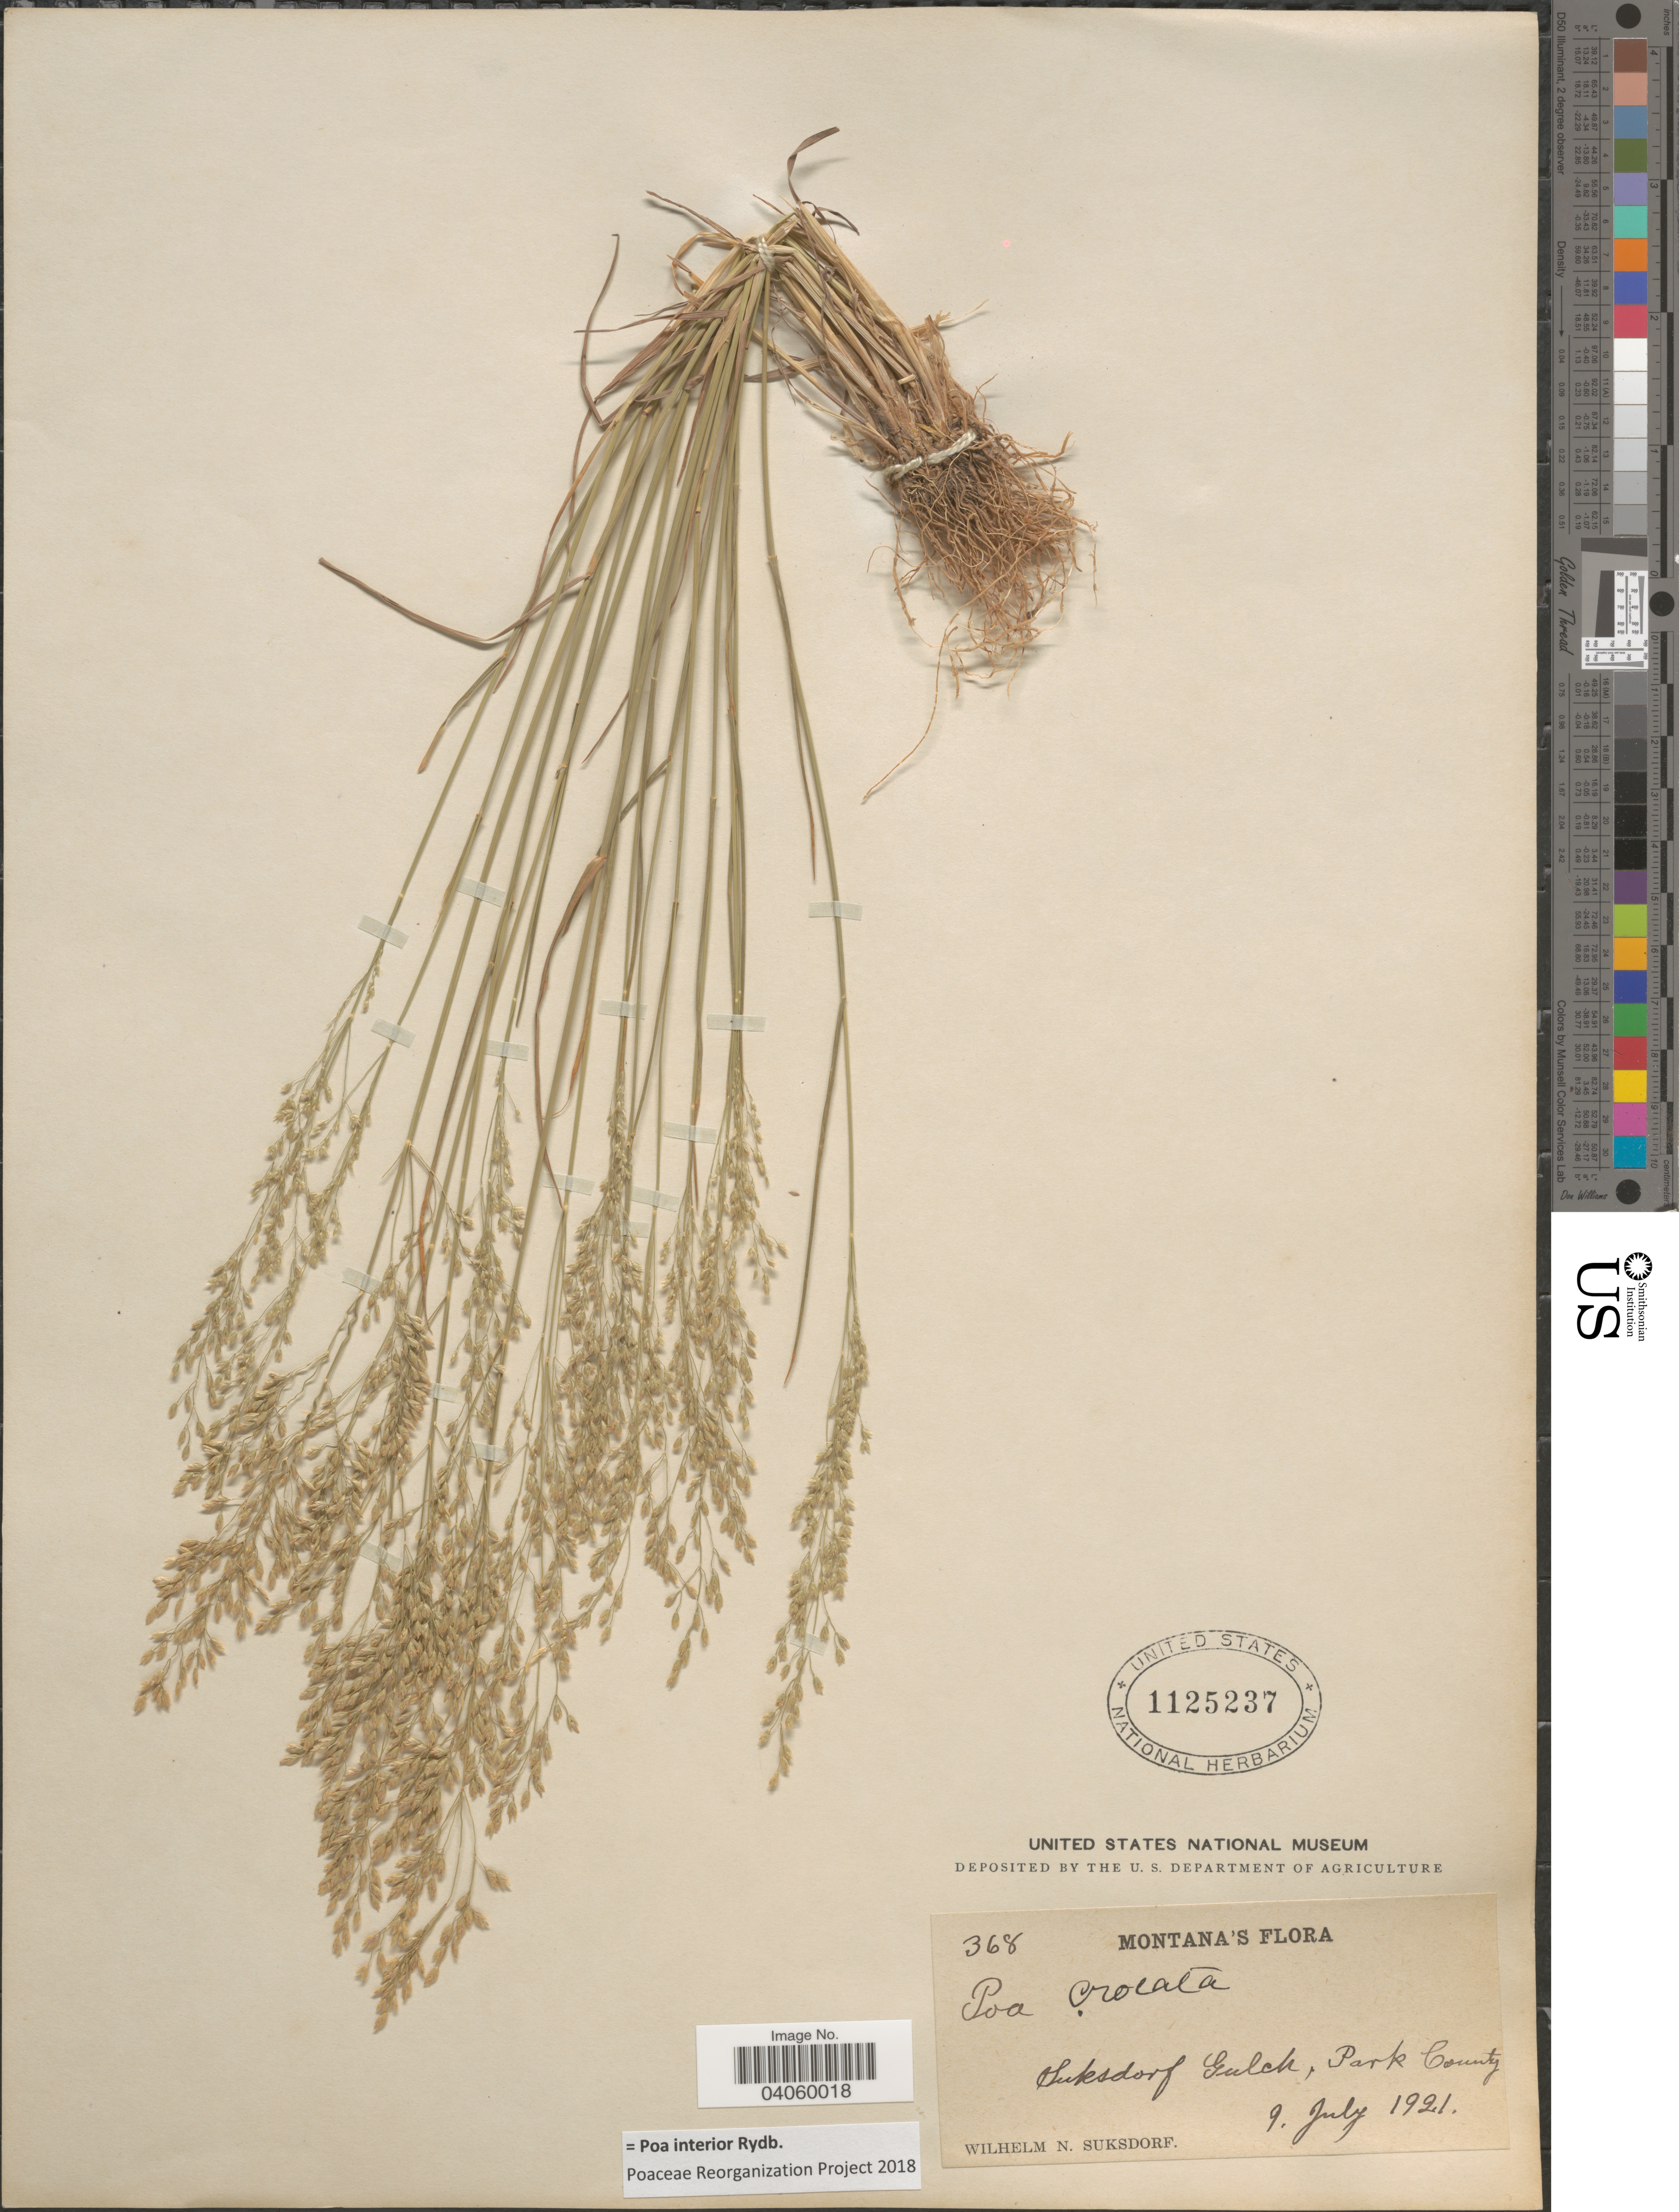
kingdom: Plantae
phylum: Tracheophyta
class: Liliopsida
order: Poales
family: Poaceae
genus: Poa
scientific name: Poa interior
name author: Rydb.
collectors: W. N. Suksdorf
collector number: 368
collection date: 1921-07-09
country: United States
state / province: Montana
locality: Suksdorf Gulch, Park County.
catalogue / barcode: US 1125237